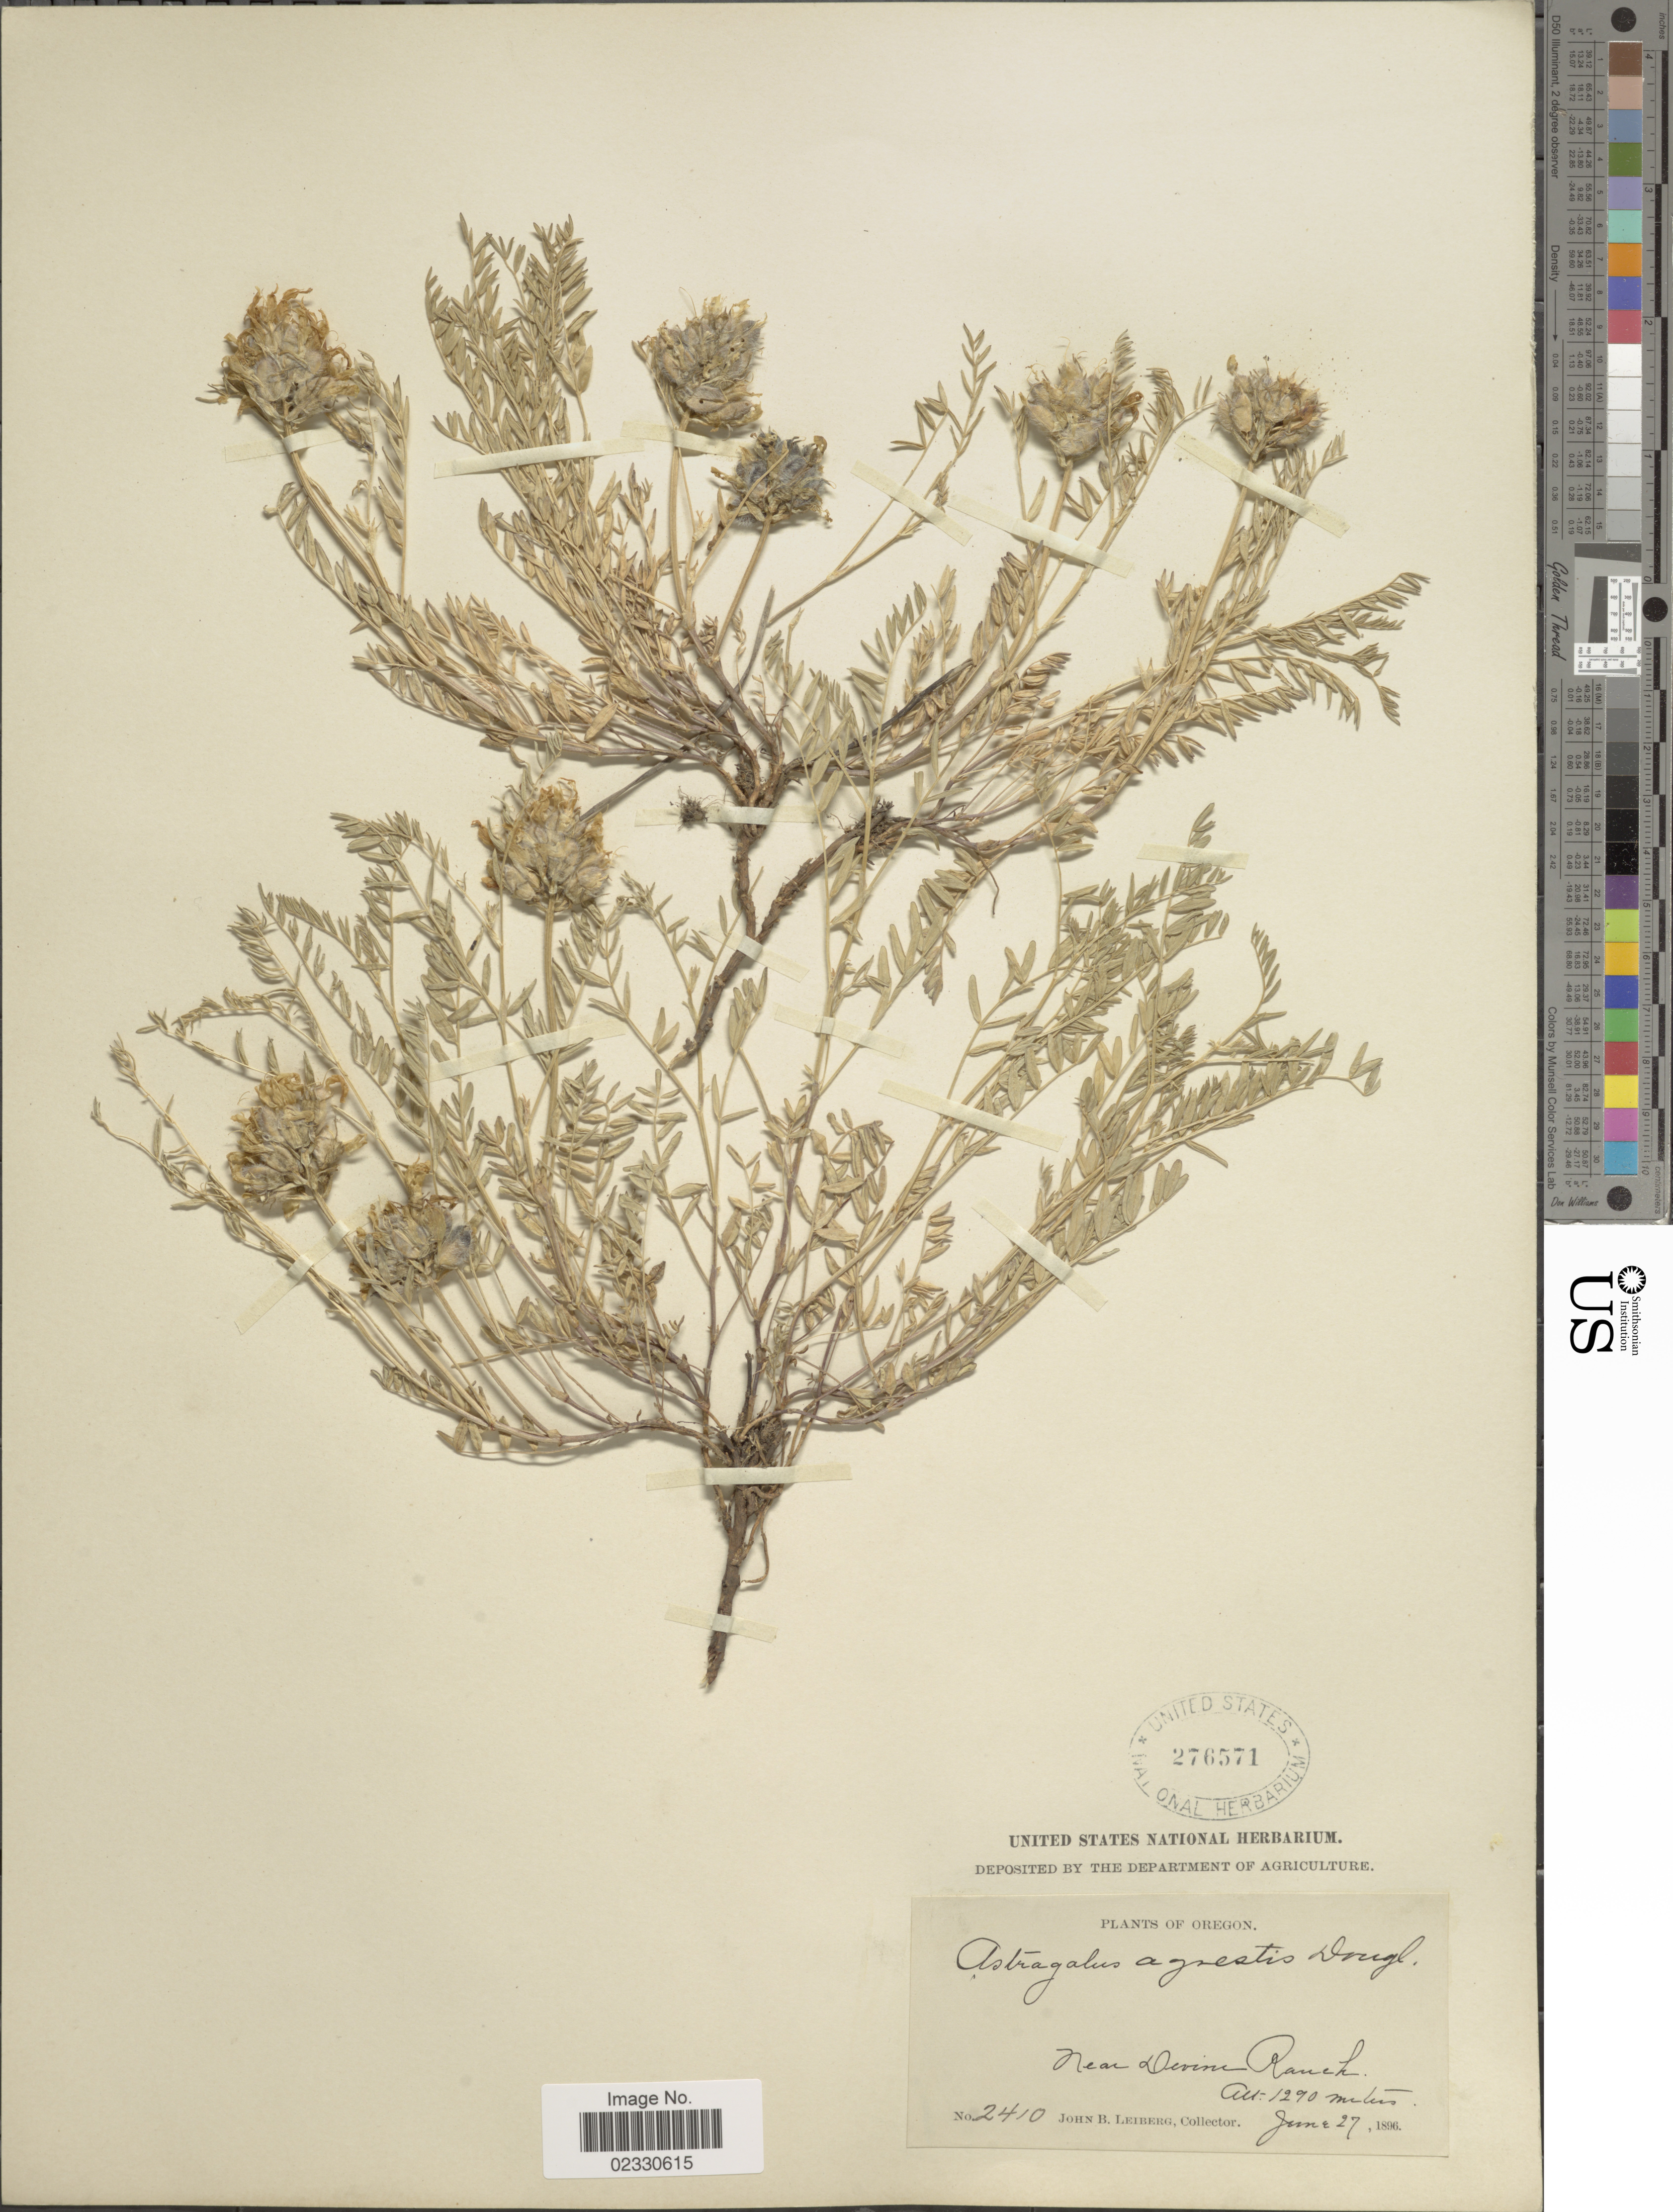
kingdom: Plantae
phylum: Tracheophyta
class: Magnoliopsida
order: Fabales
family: Fabaceae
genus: Astragalus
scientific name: Astragalus dasyglottis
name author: DC.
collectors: J. B. Leiberg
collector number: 2410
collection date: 1896-06-27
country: United States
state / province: Oregon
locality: Near Devine Ranch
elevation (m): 1290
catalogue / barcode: US 276571